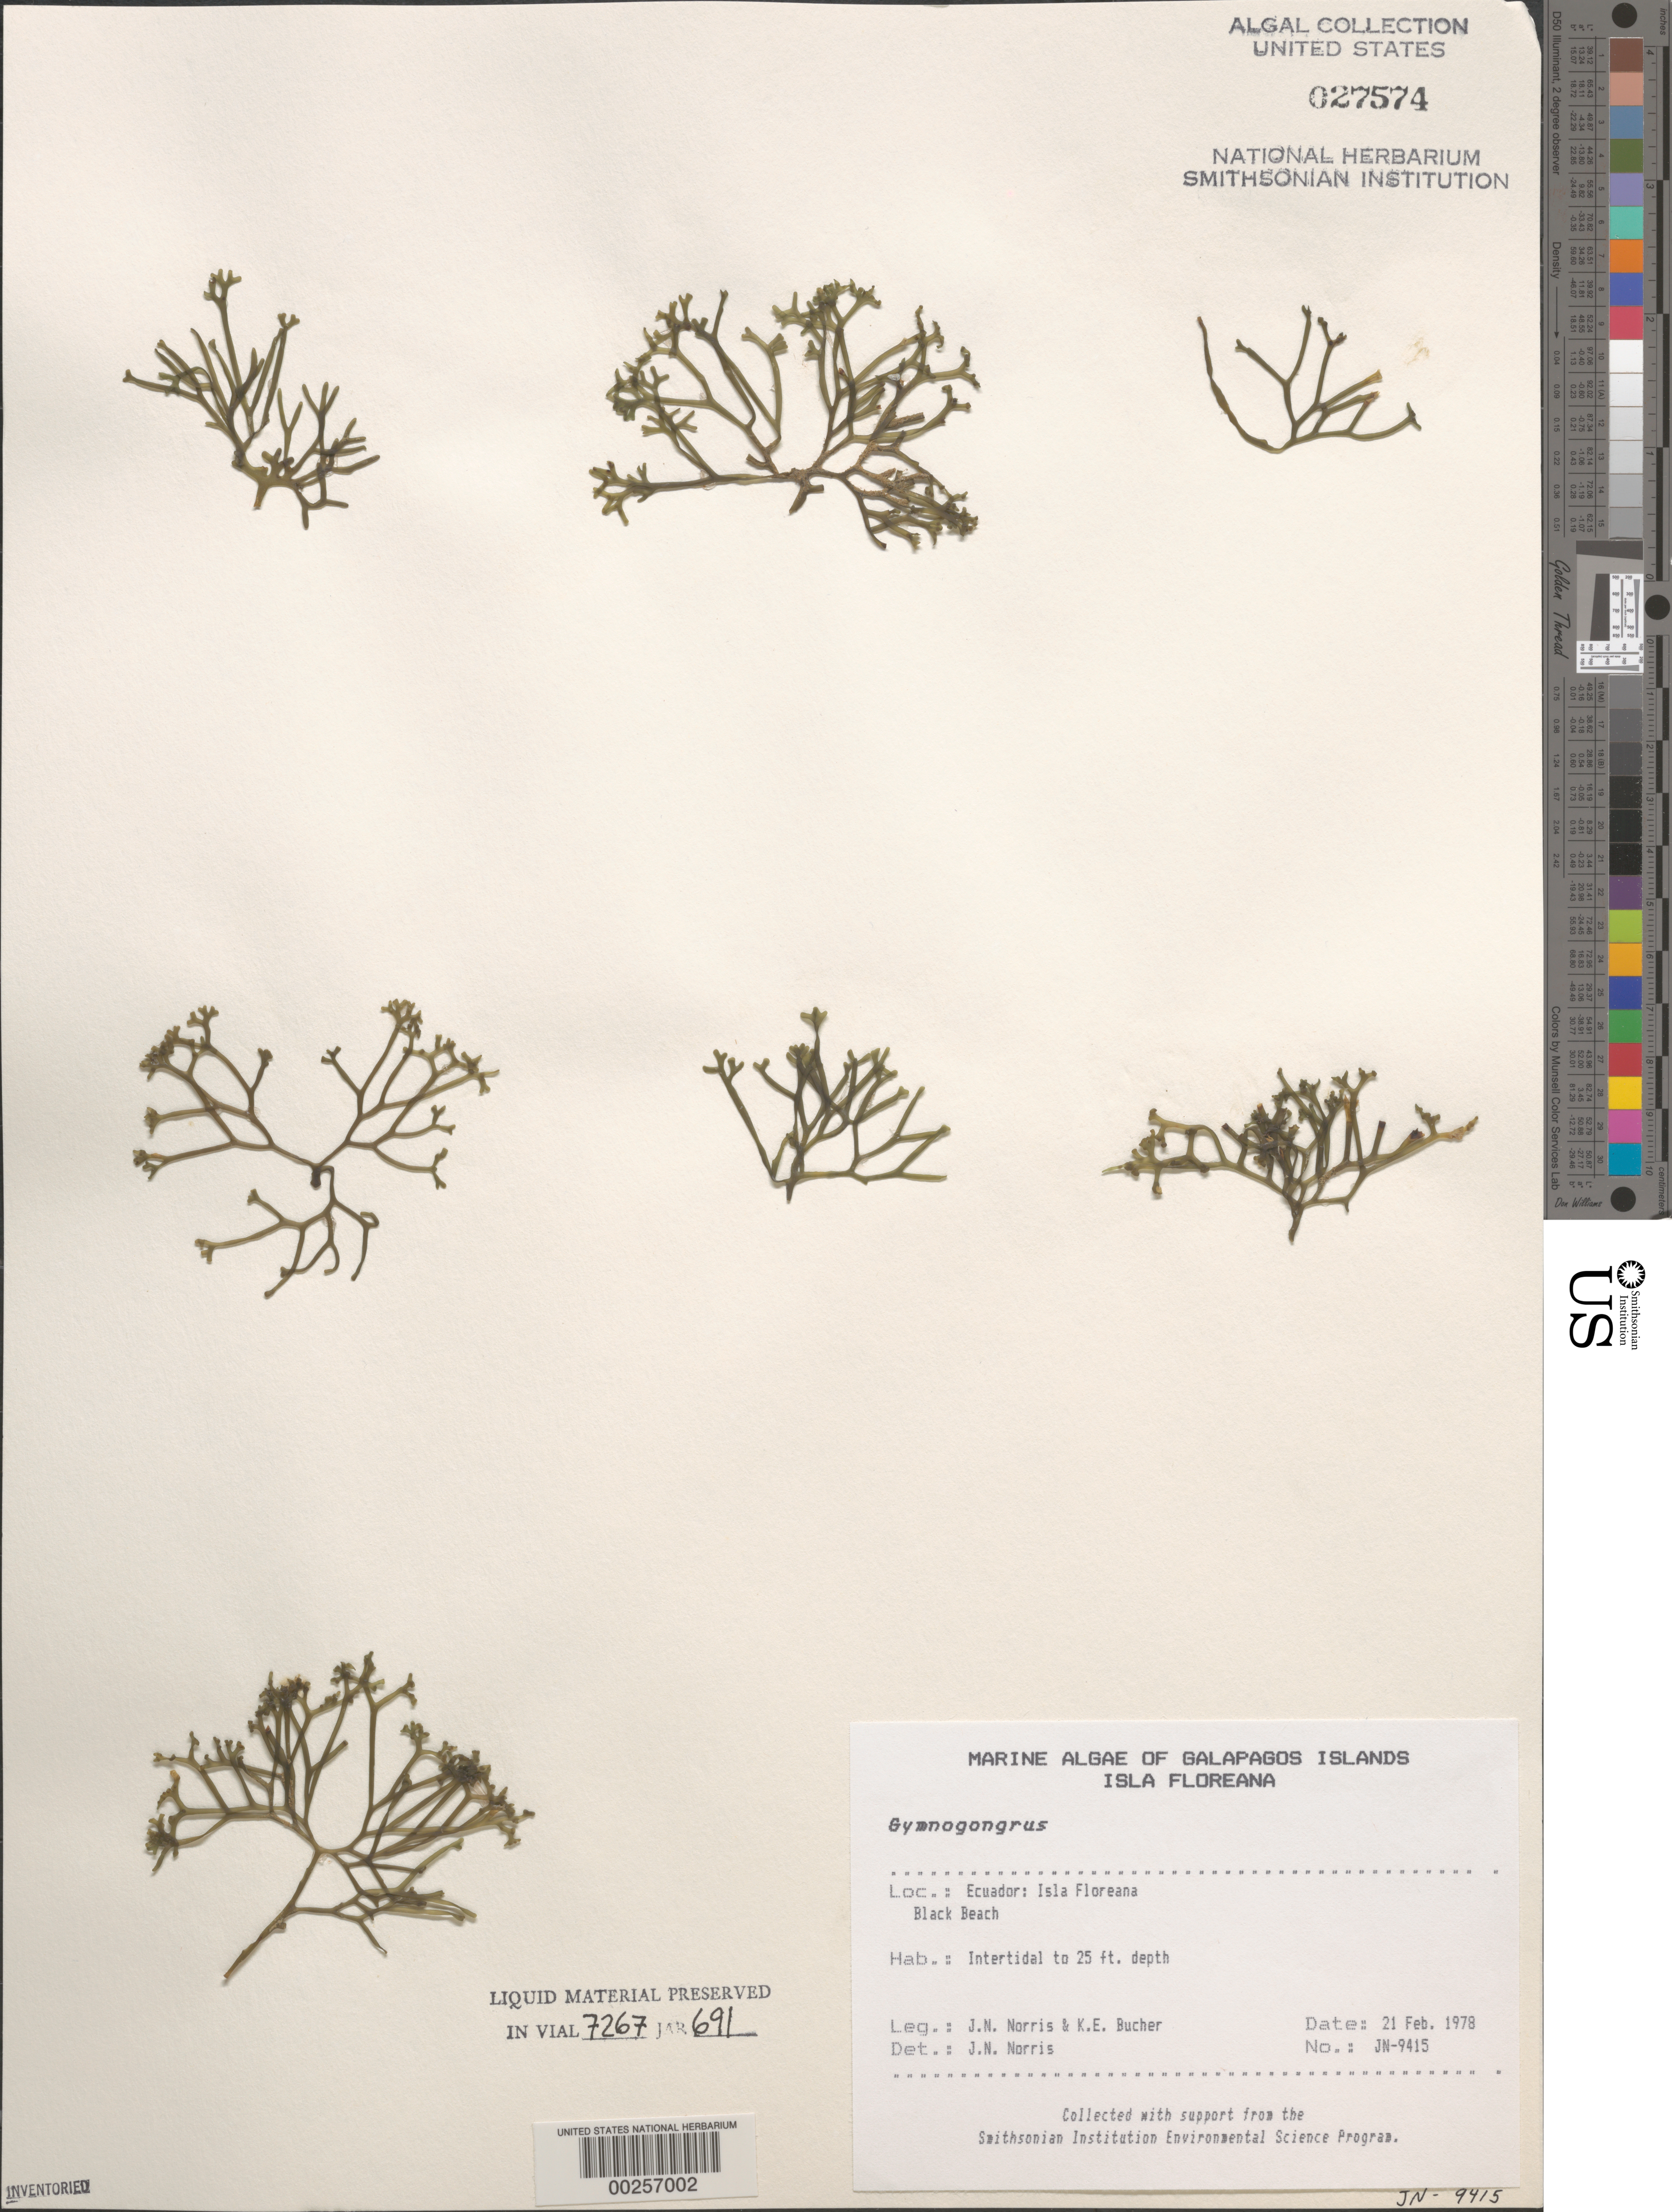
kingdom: Plantae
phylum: Rhodophyta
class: Florideophyceae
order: Gigartinales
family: Phyllophoraceae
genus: Gymnogongrus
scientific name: Gymnogongrus sp.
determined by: Norris, James N.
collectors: J. N. Norris & K. E. Bucher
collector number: JN-9415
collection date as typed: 21 Feb 1978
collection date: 1978-02-21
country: Ecuador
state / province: Colón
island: Floreana [Charles, Santa Maria]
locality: Black Beach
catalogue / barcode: US 27574